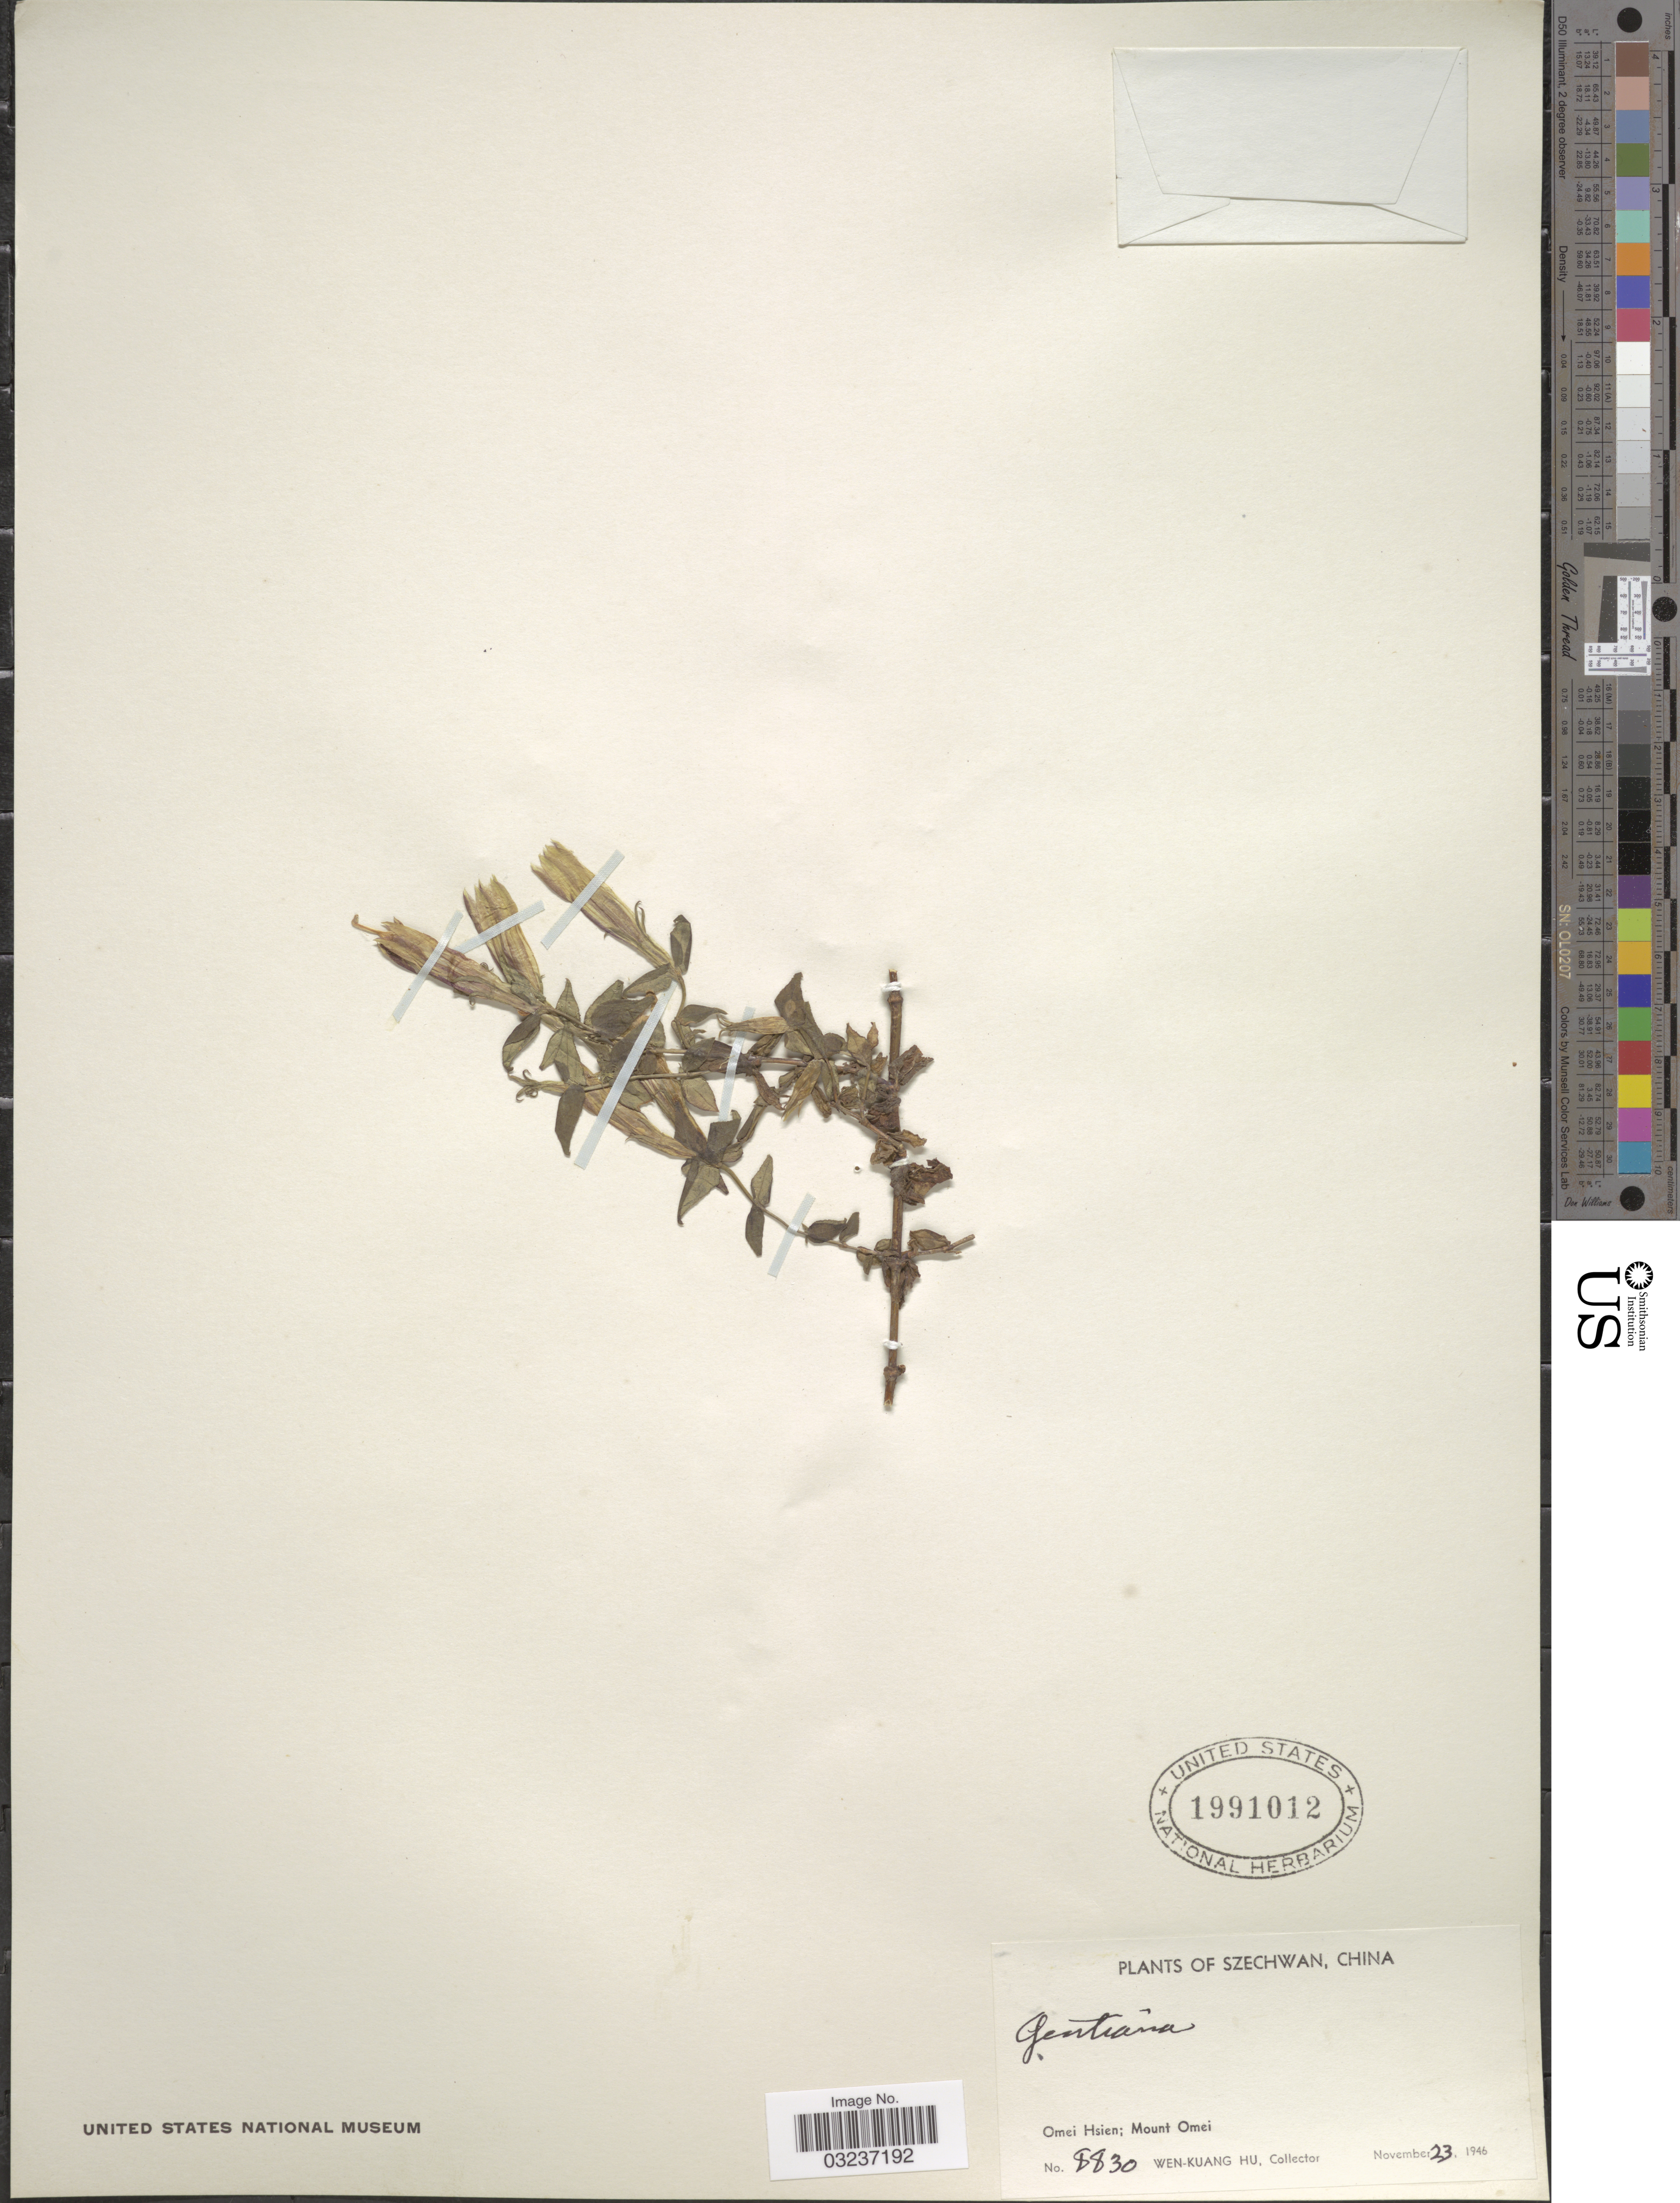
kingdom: Plantae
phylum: Tracheophyta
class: Magnoliopsida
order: Gentianales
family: Gentianaceae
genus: Gentiana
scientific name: Gentiana sp.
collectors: W. K. Hu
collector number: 8830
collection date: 1946-11-23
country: China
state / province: Sichuan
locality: Szechwan. Omei Hsien; Mount Omei.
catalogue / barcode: US 1991012